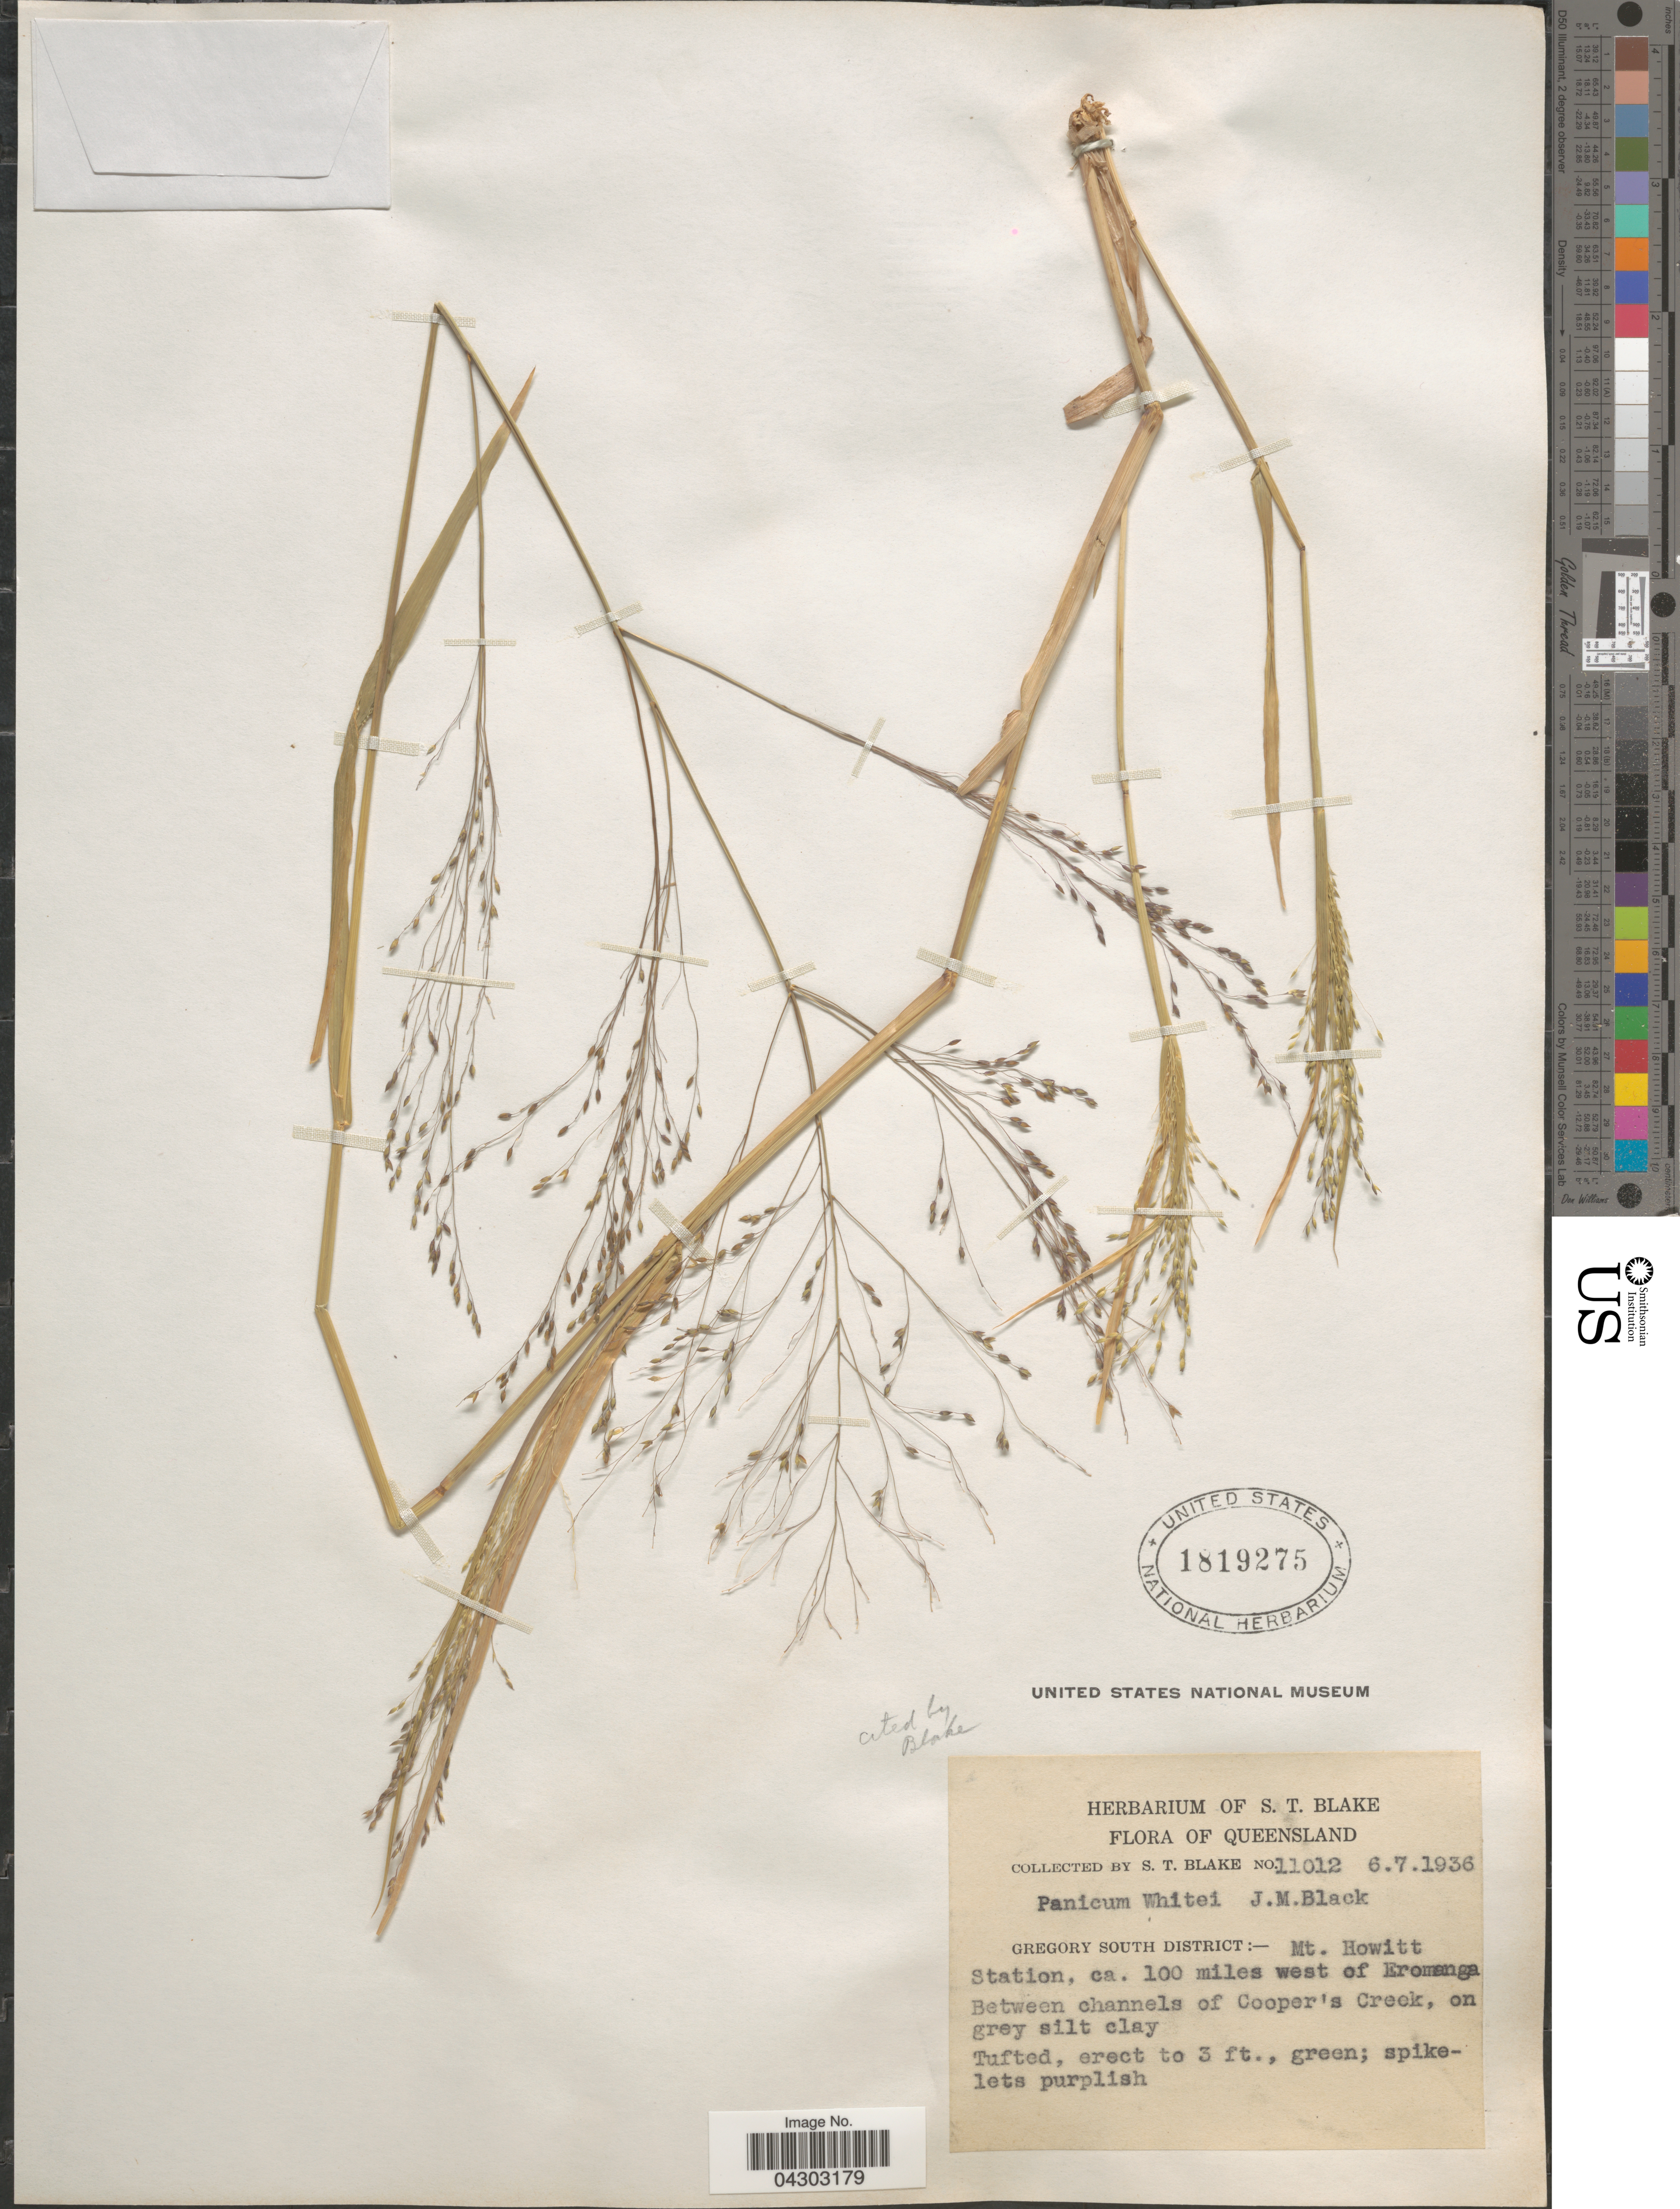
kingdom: Plantae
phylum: Tracheophyta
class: Liliopsida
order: Poales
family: Poaceae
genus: Panicum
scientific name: Panicum laevinode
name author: Lindl.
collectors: S. T. Blake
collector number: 11012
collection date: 1936-07-06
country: Australia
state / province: Queensland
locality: Gregory South District:- Mt. Howitt Station, ca. 100 miles west of Eromanga. Between channels of Cooper's Creek.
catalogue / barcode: US 1819275